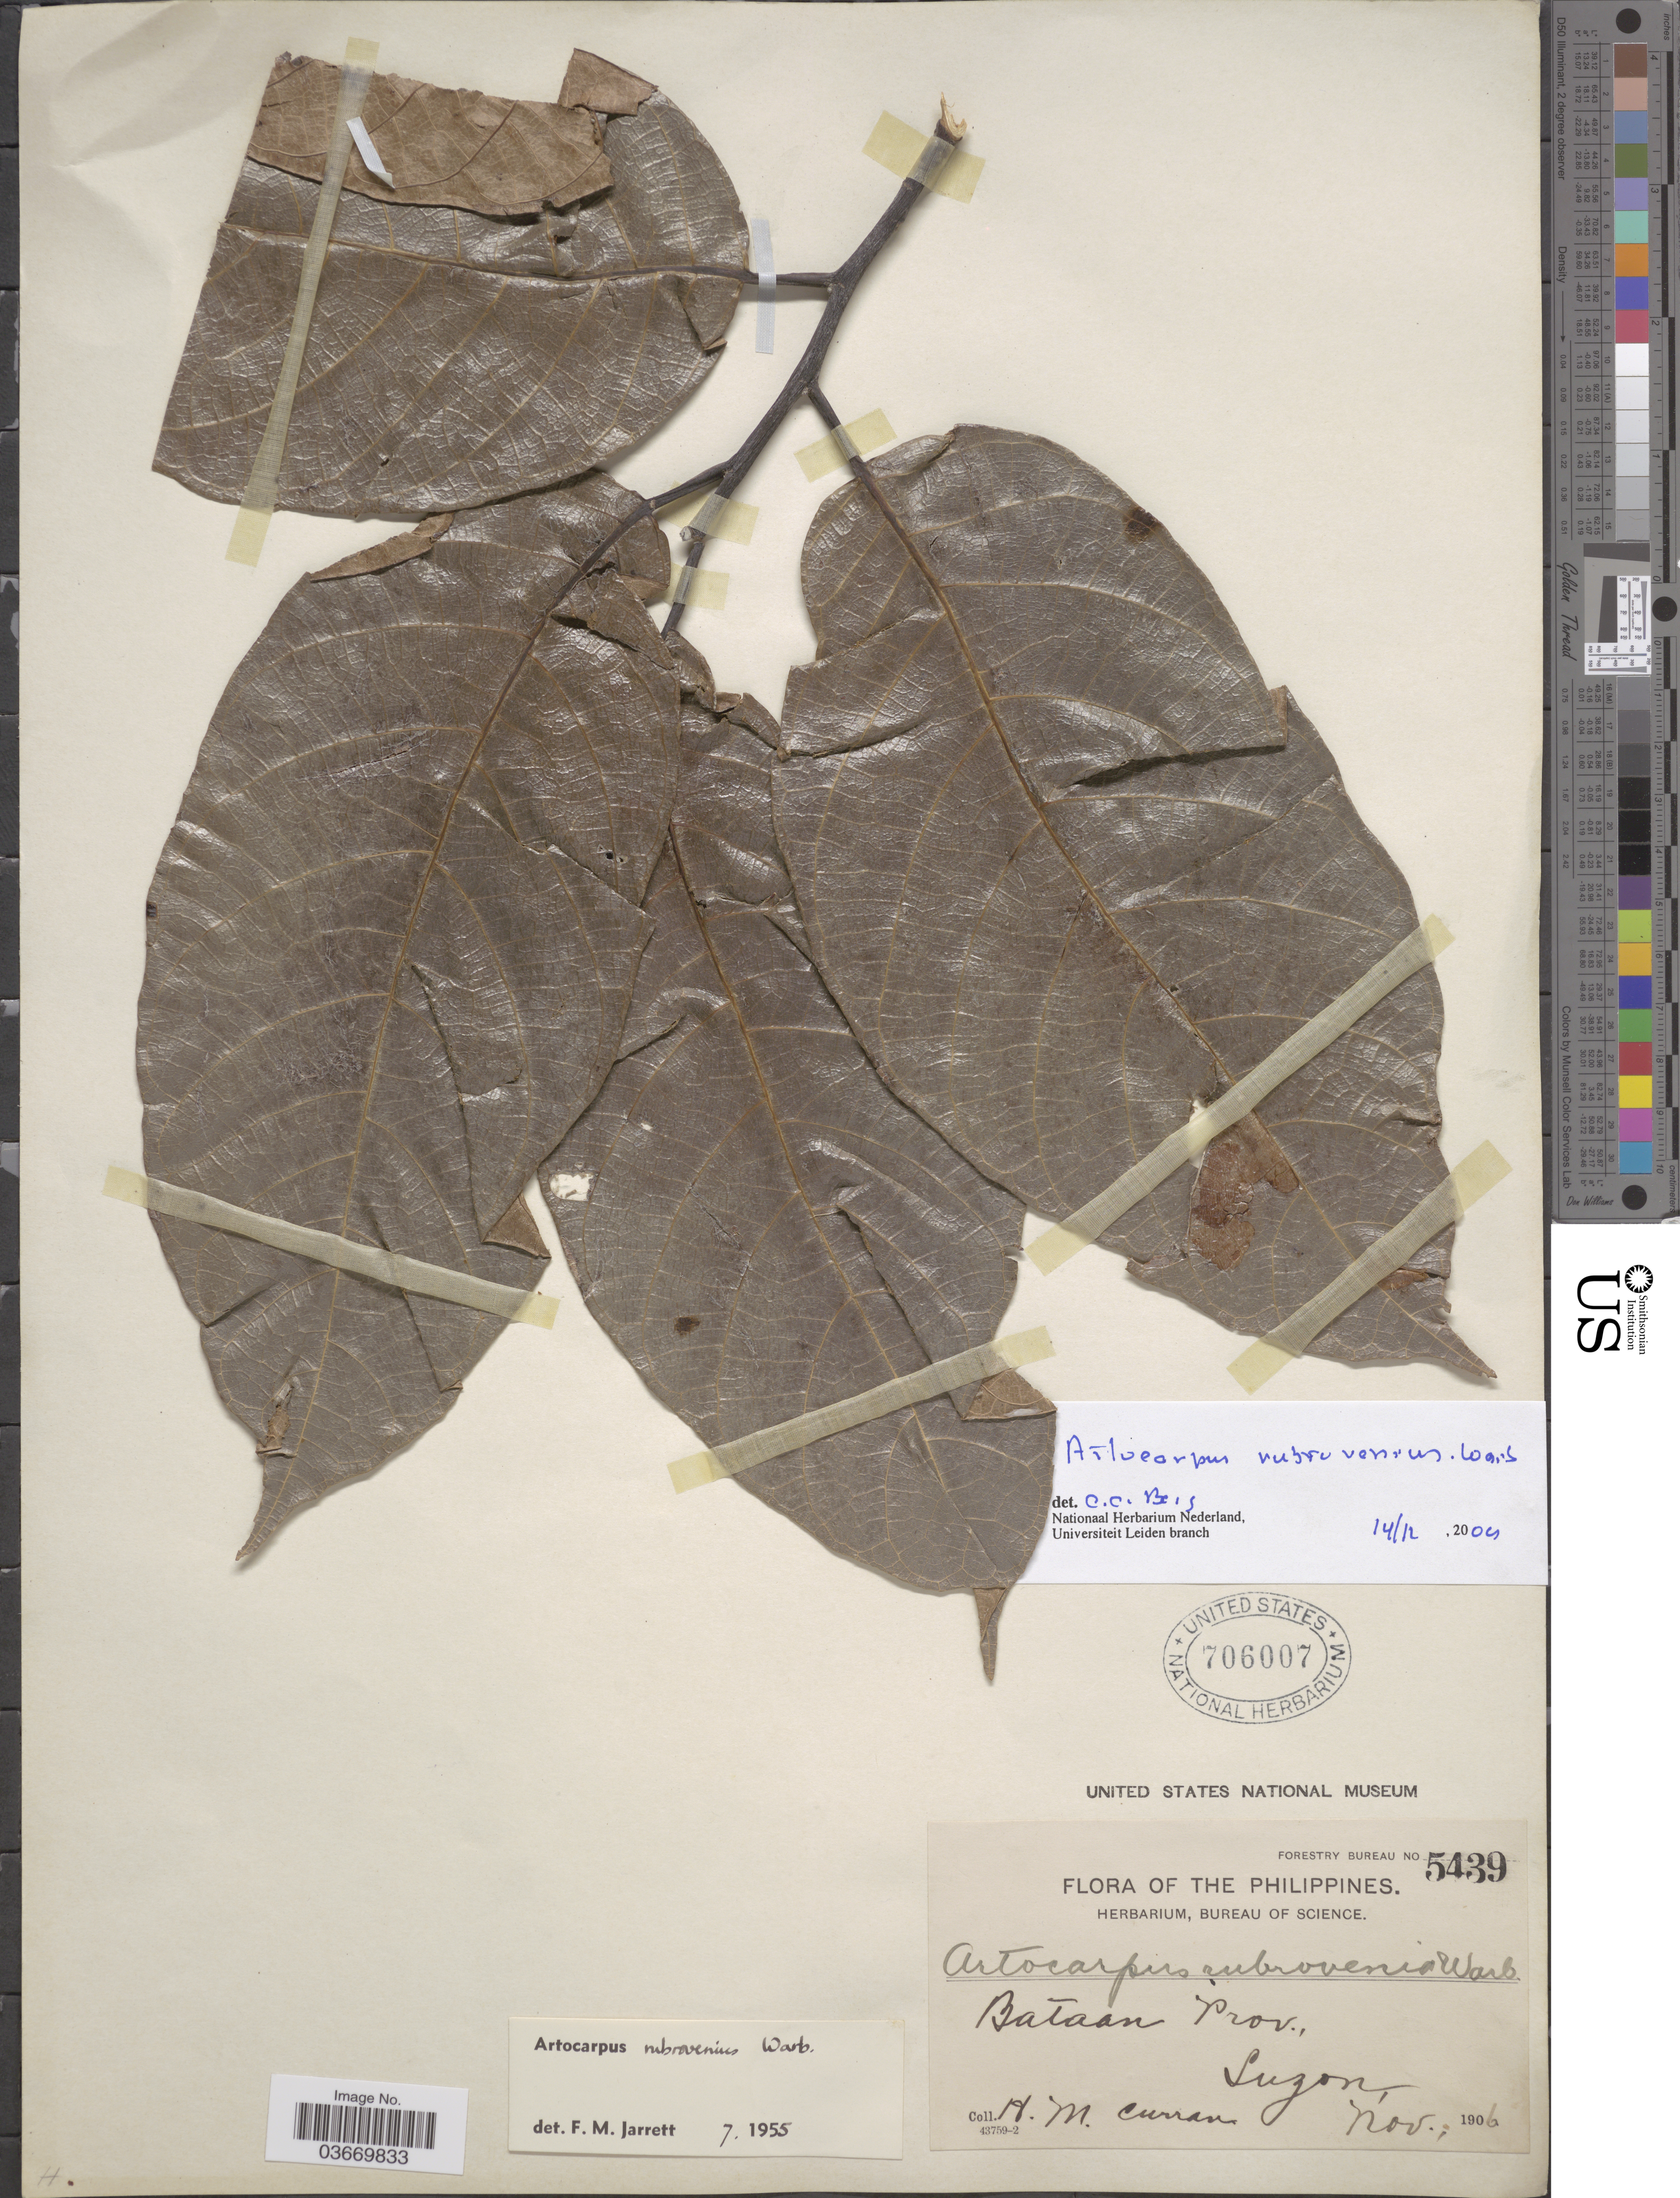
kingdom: Plantae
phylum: Tracheophyta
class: Magnoliopsida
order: Rosales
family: Moraceae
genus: Artocarpus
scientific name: Artocarpus rubrovenius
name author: Warb.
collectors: H. M. Curran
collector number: Forestry Bureau 5439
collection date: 1906-11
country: Philippines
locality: Bataan Prov., Luzon.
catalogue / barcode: US 706007